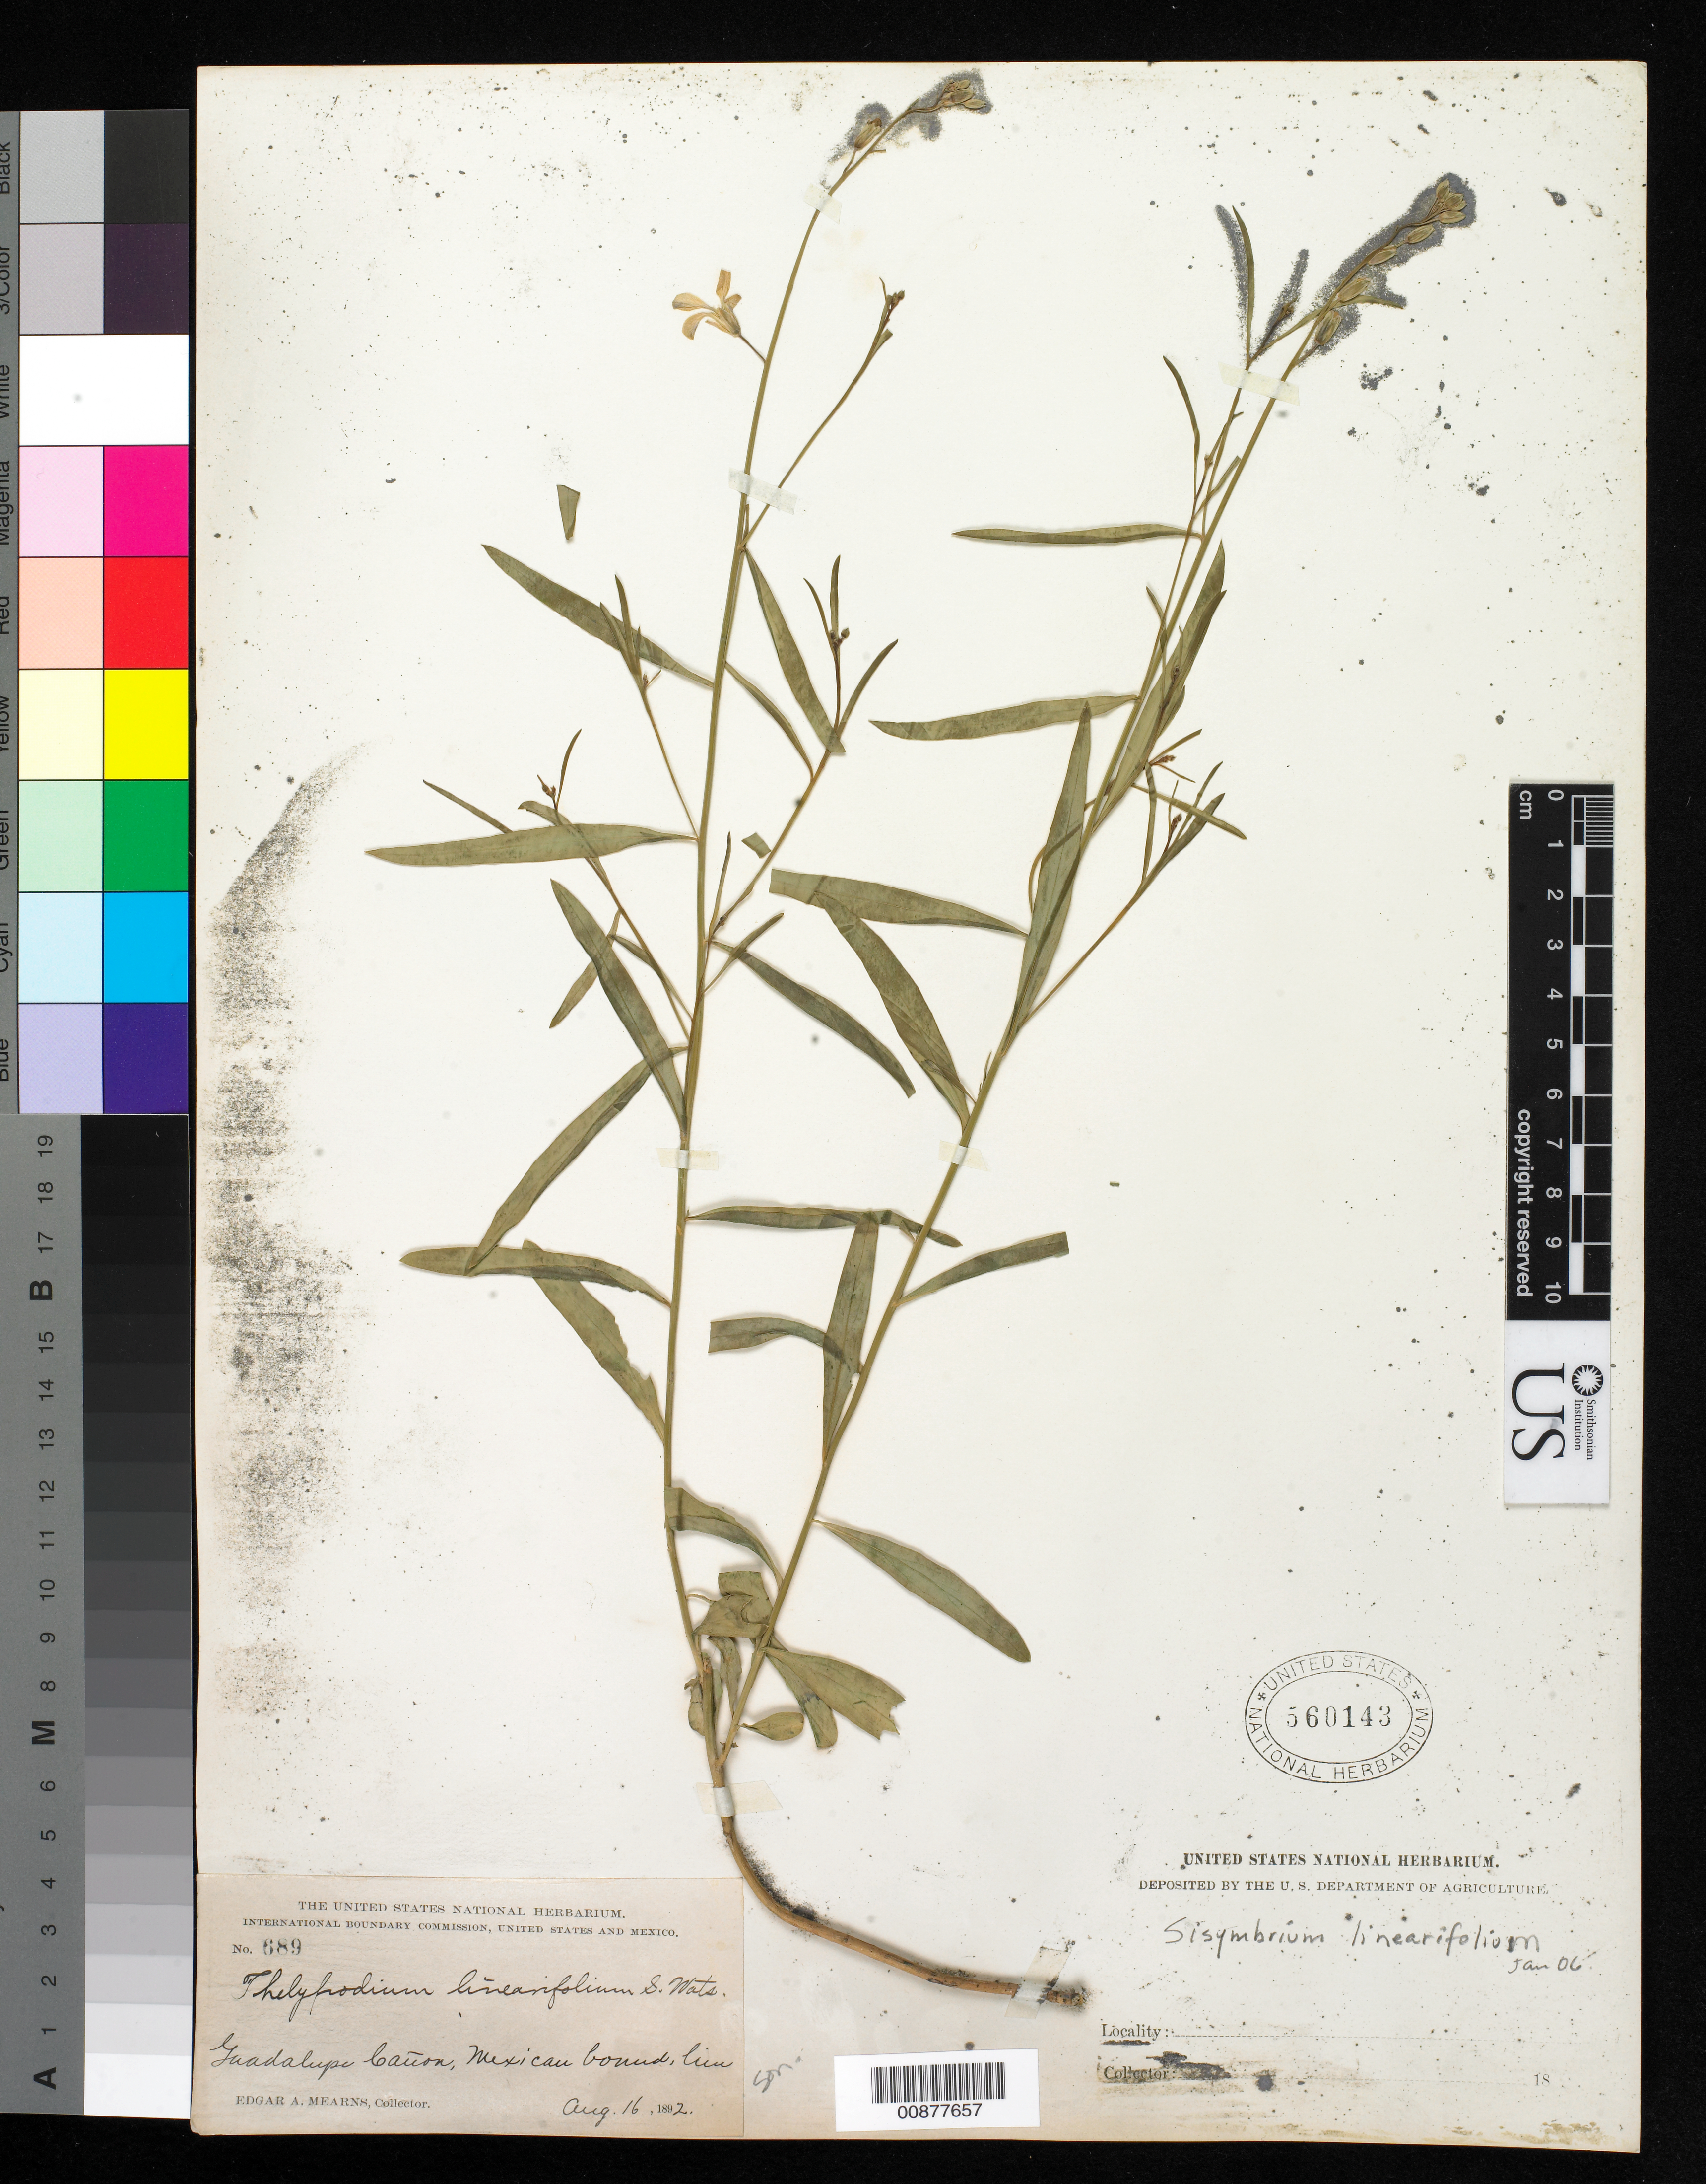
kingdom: Plantae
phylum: Tracheophyta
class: Magnoliopsida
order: Brassicales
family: Brassicaceae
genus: Sisymbrium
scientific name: Sisymbrium linearifolium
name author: (A. Gray) Payson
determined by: Rollins, Reed C., (GH), Harvard University Herbaria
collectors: E. A. Mearns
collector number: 1807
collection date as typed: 12 Aug 1893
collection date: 1893-08-12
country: United States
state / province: Arizona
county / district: Cochise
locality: Johnston's Ranch, near monument no. 88. Mexican Boundary Line.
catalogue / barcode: US 232242